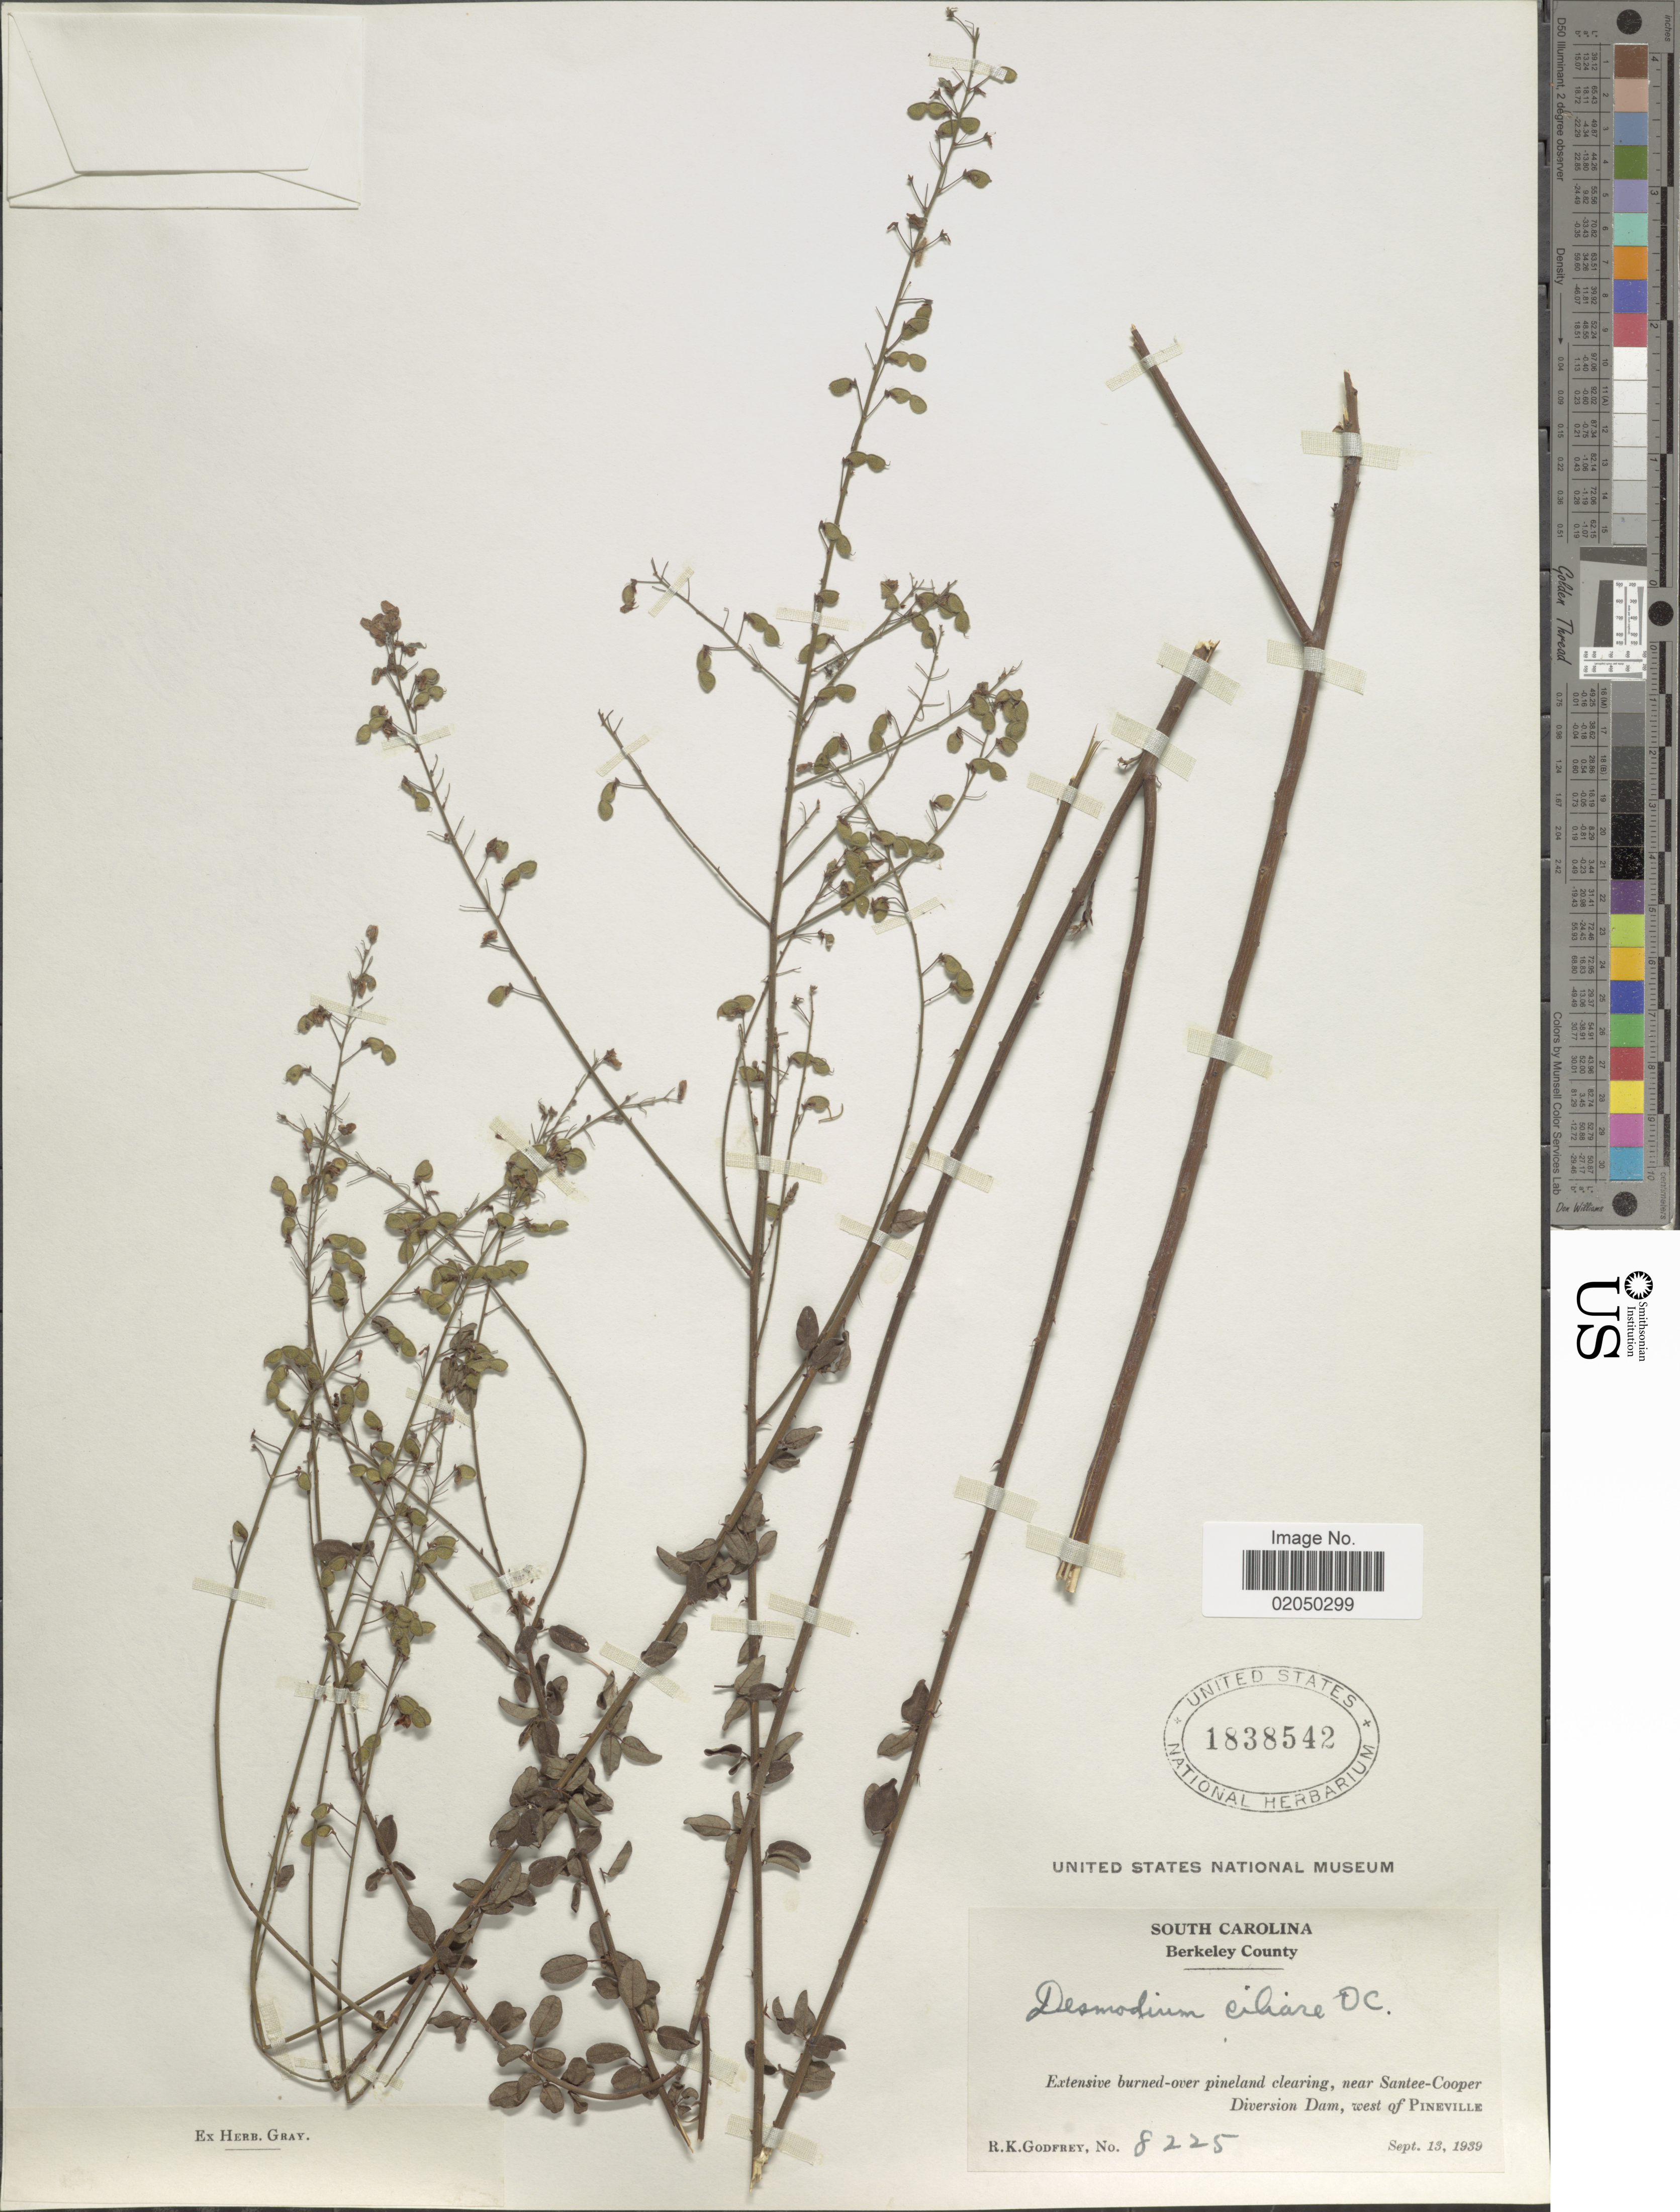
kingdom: Plantae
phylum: Tracheophyta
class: Magnoliopsida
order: Fabales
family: Fabaceae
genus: Desmodium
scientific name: Desmodium ciliare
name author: (Muhl. ex Willd.) DC.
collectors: R. K. Godfrey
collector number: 8225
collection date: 1939-09-13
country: United States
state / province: South Carolina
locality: Berkeley County, near Santee-Cooper Diversion Dam, west of Pineville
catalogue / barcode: US 1838542